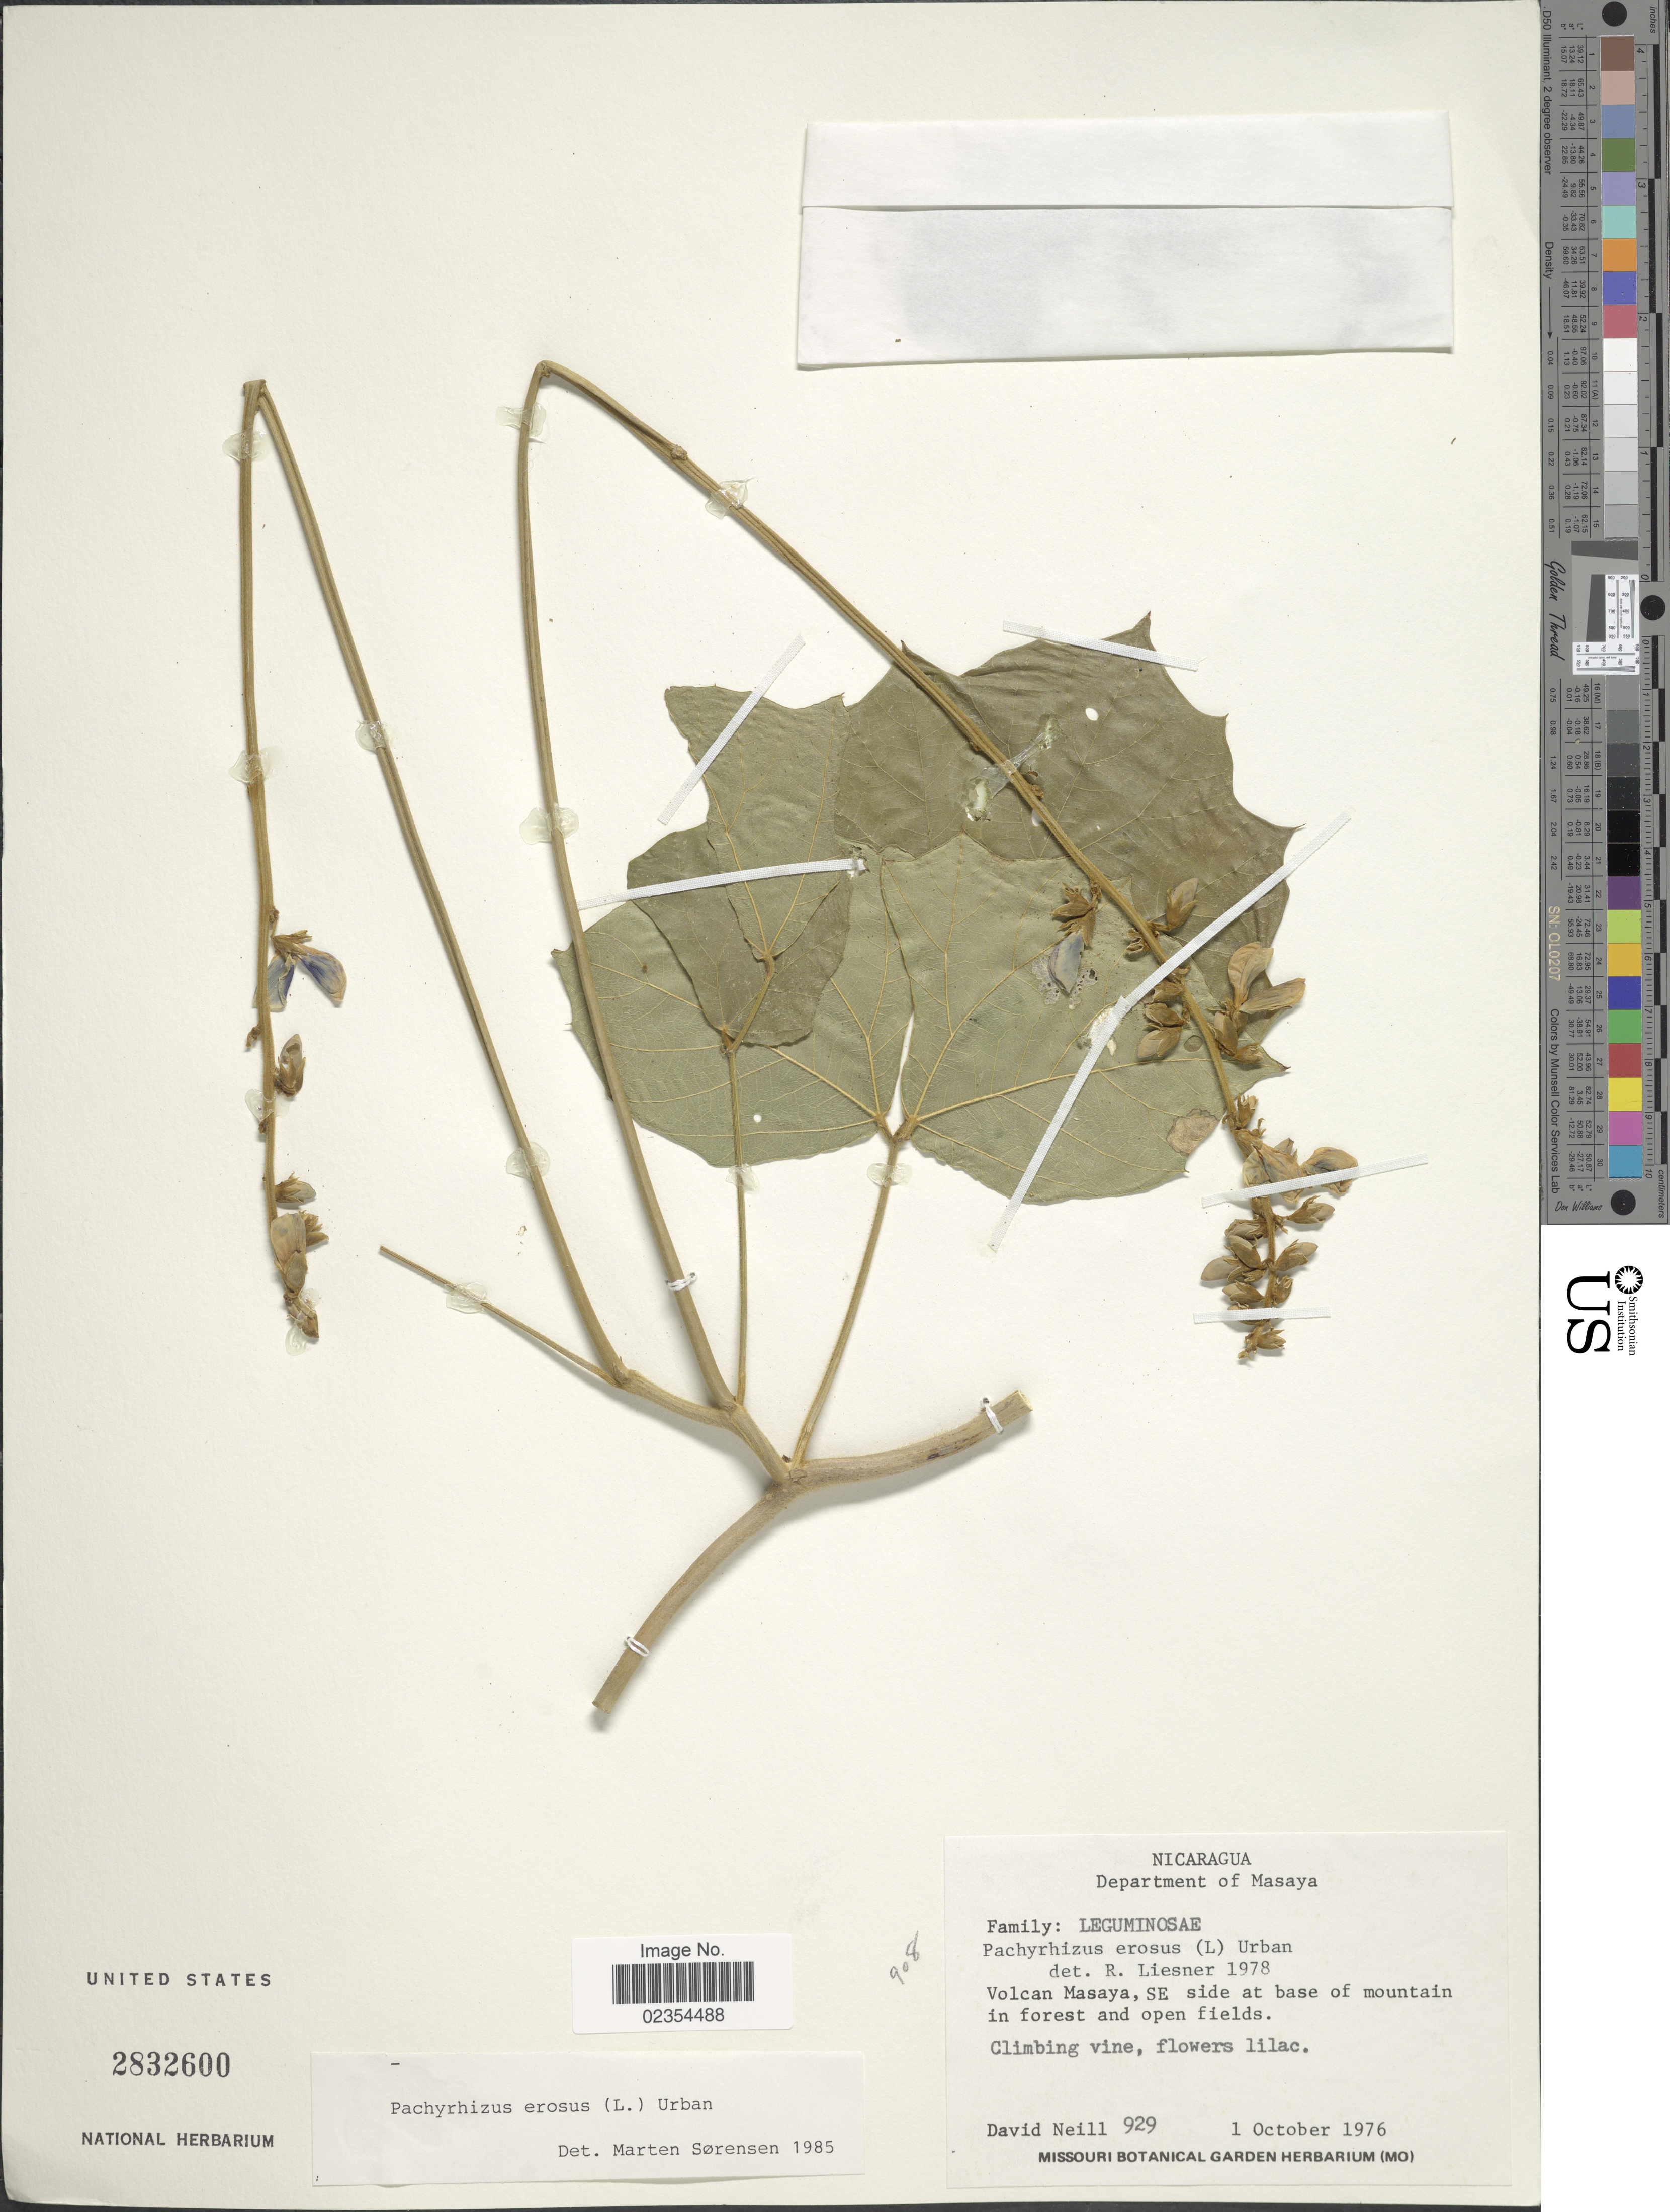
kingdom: Plantae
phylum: Tracheophyta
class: Magnoliopsida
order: Fabales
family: Fabaceae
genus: Pachyrhizus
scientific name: Pachyrhizus erosus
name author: (L.) Urb.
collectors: D. Neill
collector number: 929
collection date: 1976-10-01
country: Nicaragua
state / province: Masaya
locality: Volcan de Masaya, SE side at base of mountain in forest and open fields.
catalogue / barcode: US 2832600